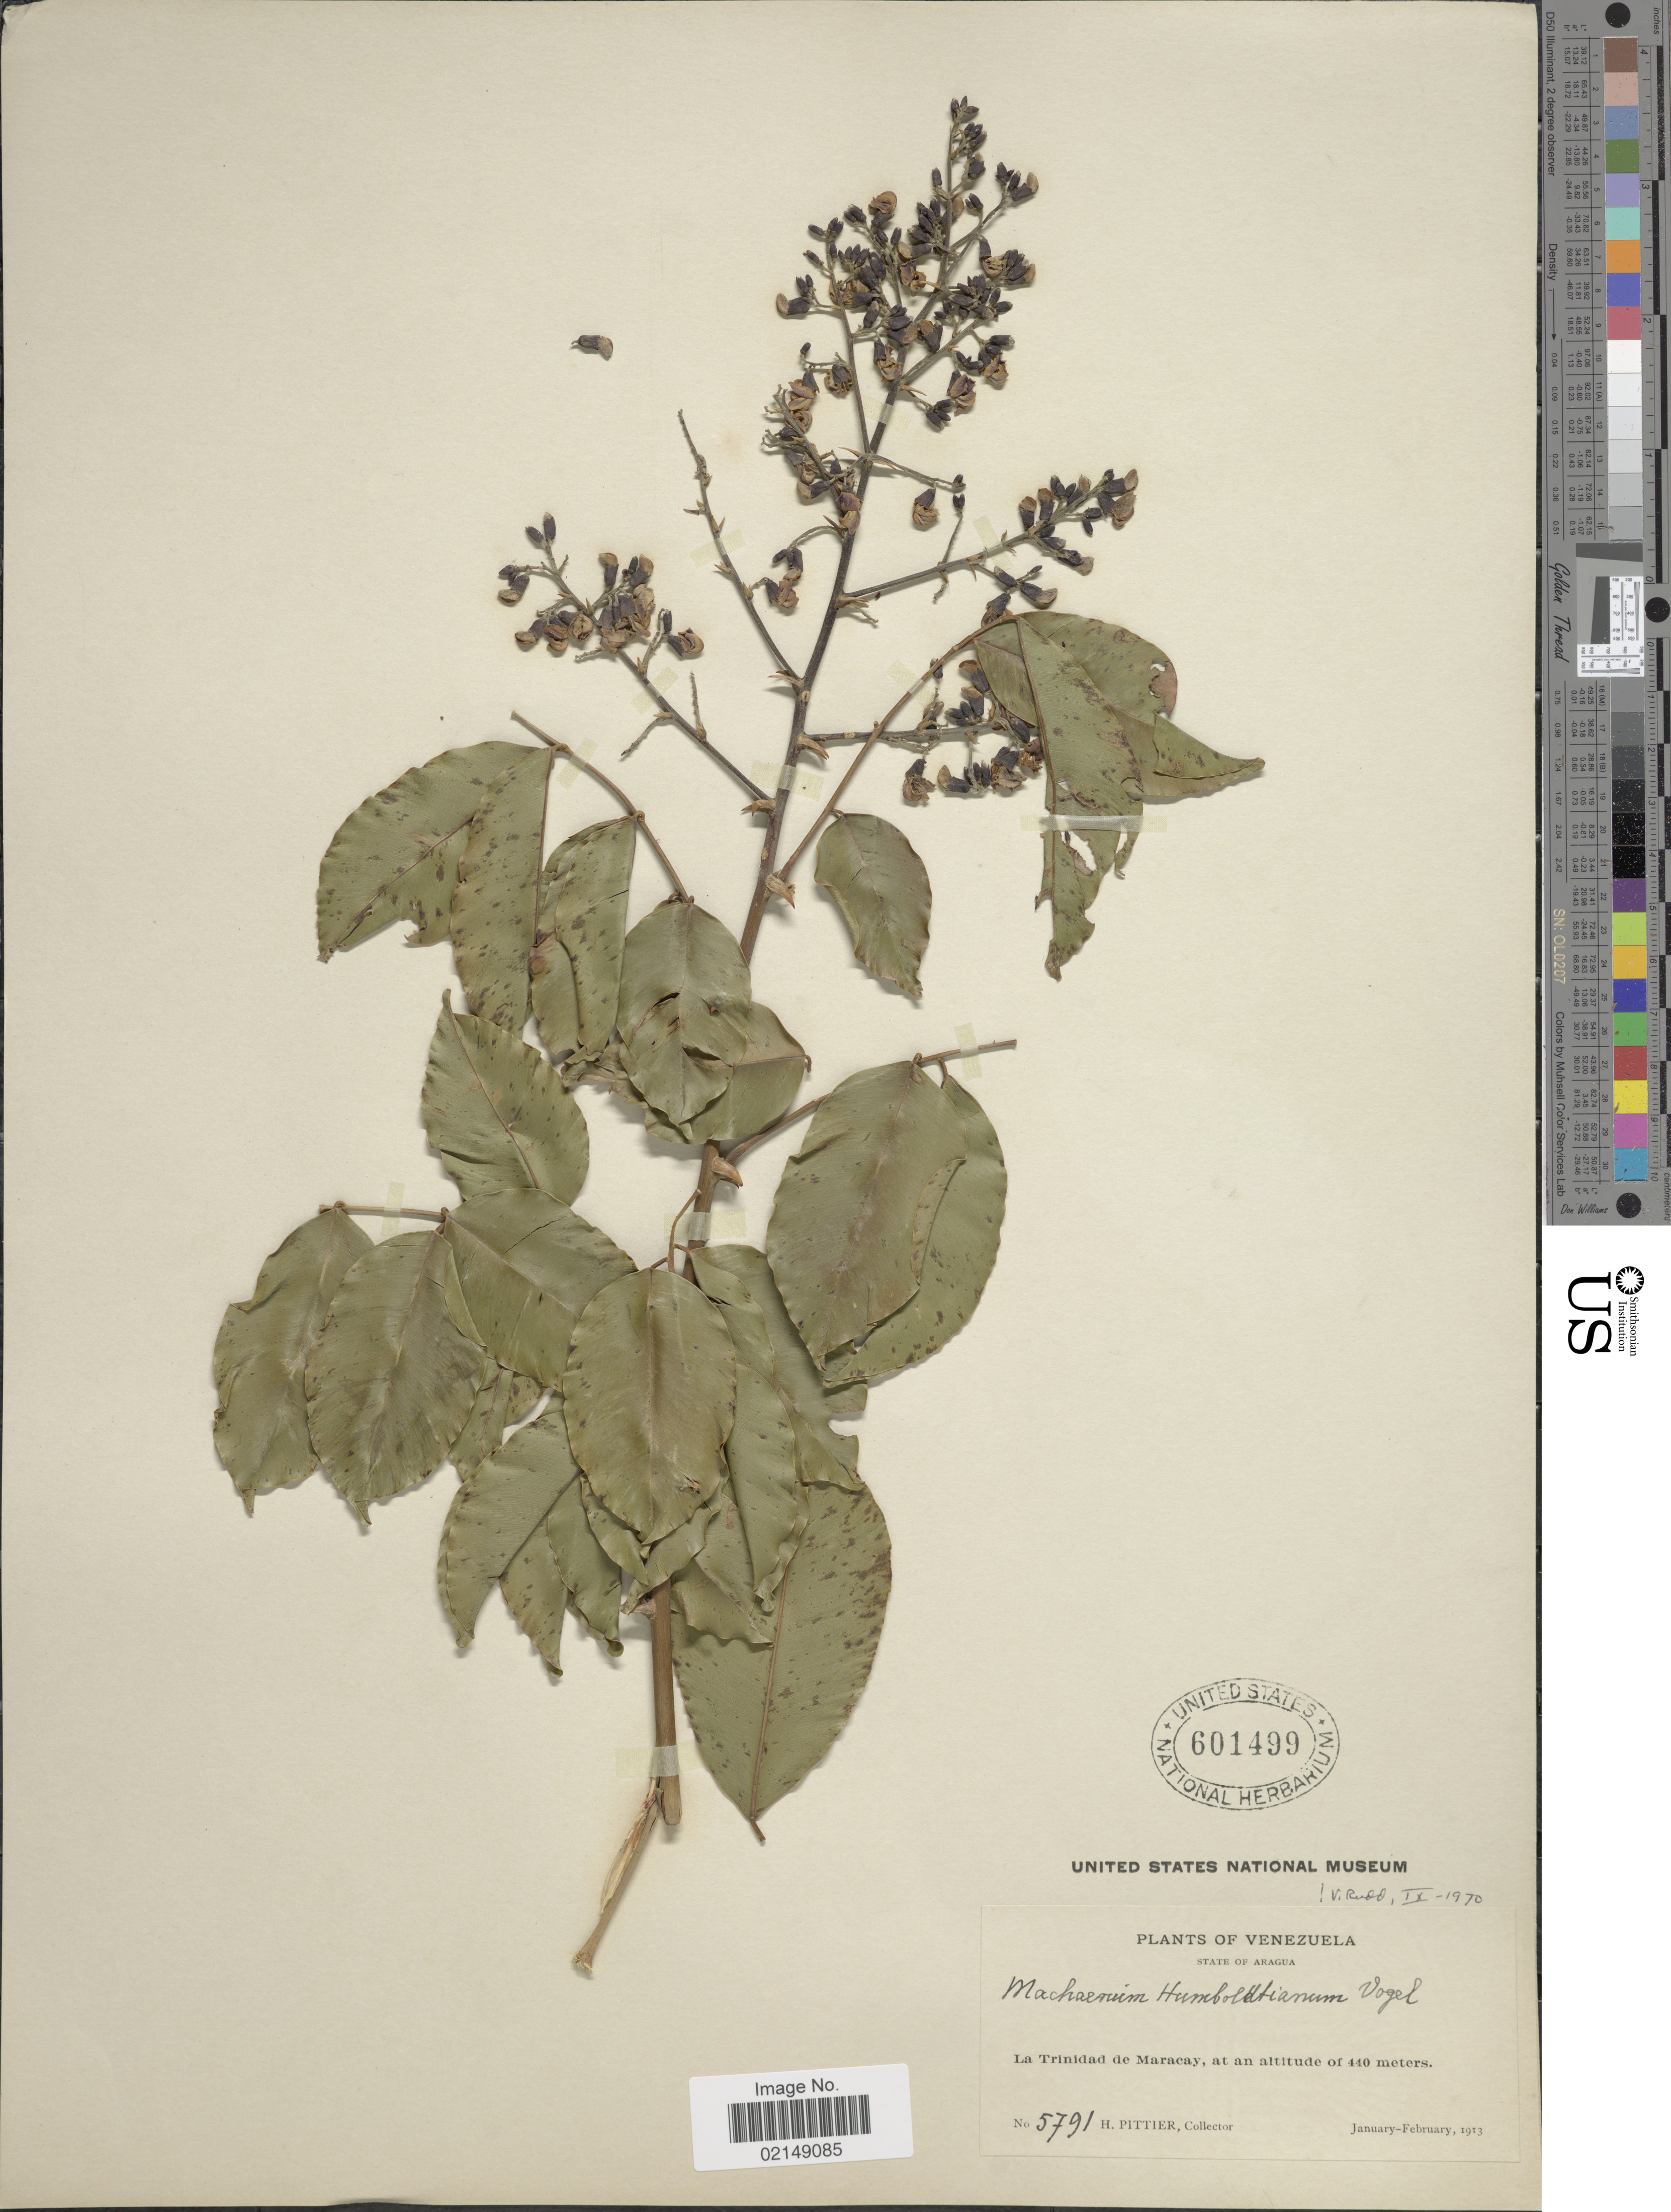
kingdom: Plantae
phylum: Tracheophyta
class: Magnoliopsida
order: Fabales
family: Fabaceae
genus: Machaerium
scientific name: Machaerium humboldtianum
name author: Vogel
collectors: H. F. Pittier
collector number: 5791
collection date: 1913-01/1913-02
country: Venezuela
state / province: Aragua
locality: La Trinidad de Maracay.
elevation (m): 440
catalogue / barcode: US 601499